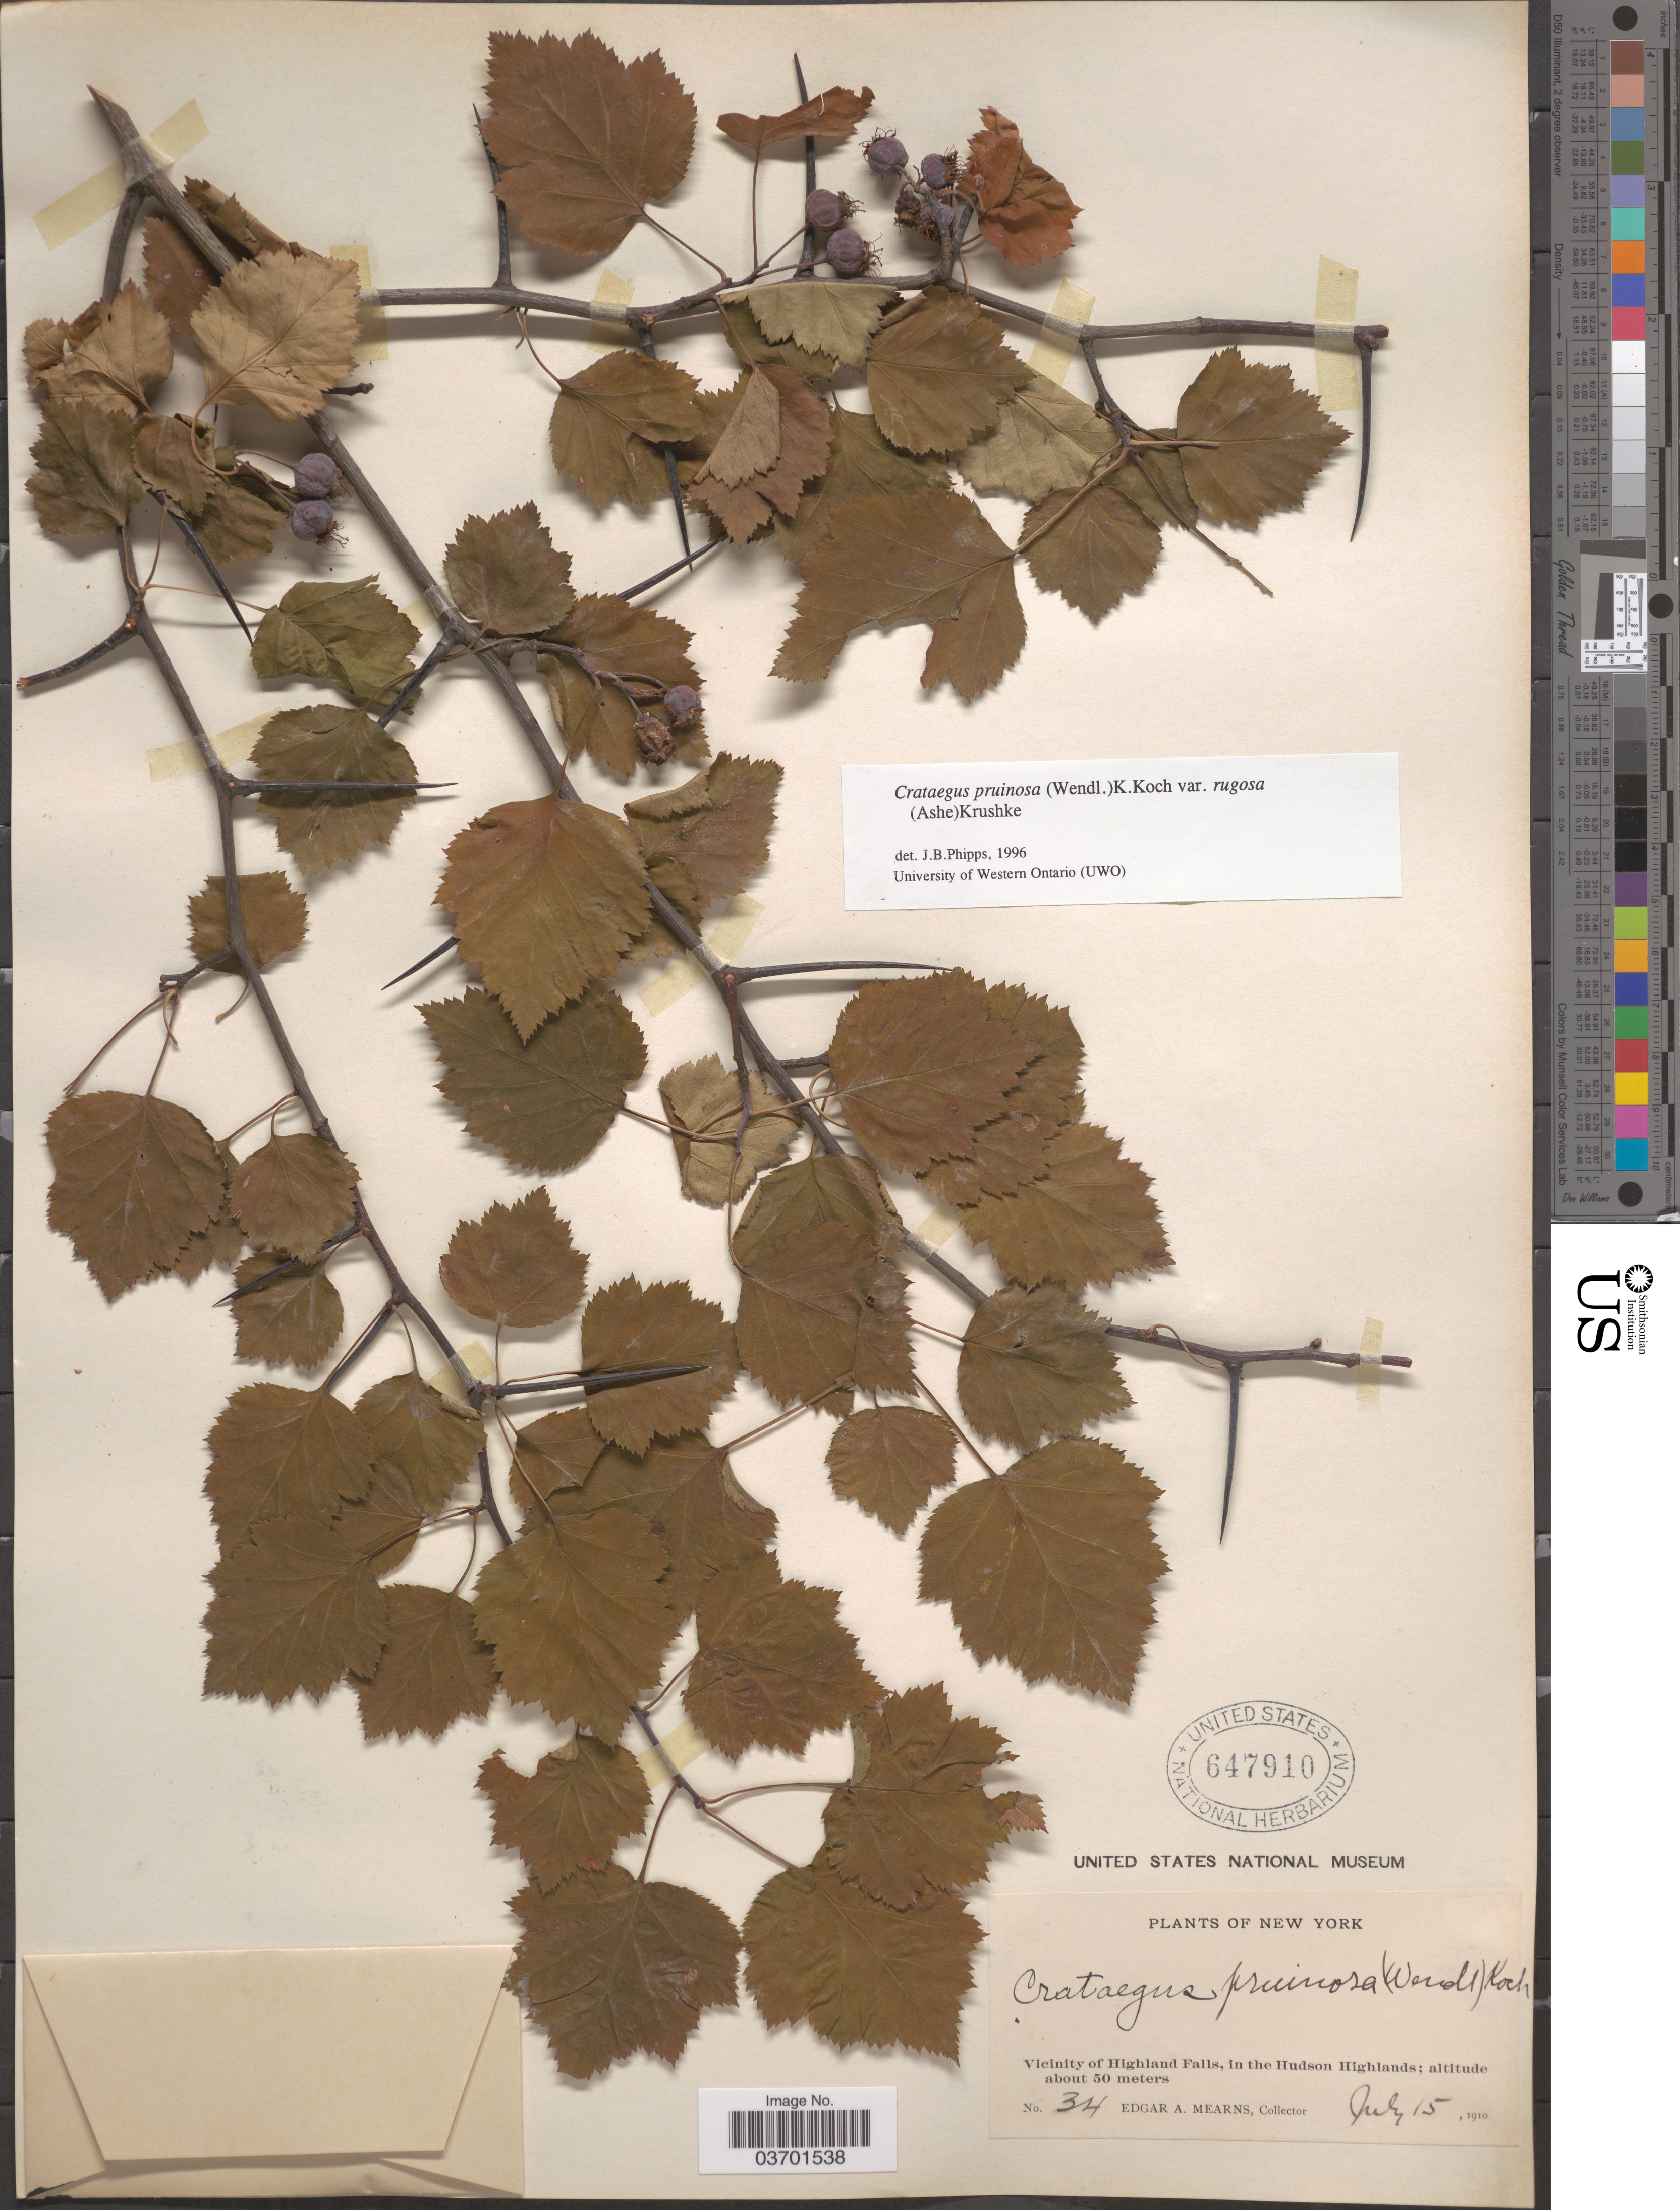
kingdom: Plantae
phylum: Tracheophyta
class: Magnoliopsida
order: Rosales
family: Rosaceae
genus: Crataegus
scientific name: Crataegus pruinosa var. rugosa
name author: (Ashe) Kruschke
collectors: E. A. Mearns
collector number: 34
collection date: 1910-07-15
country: United States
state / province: New York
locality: Vicinity of Highlands Falls, in the Hudson Highlands.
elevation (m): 50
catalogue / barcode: US 647910